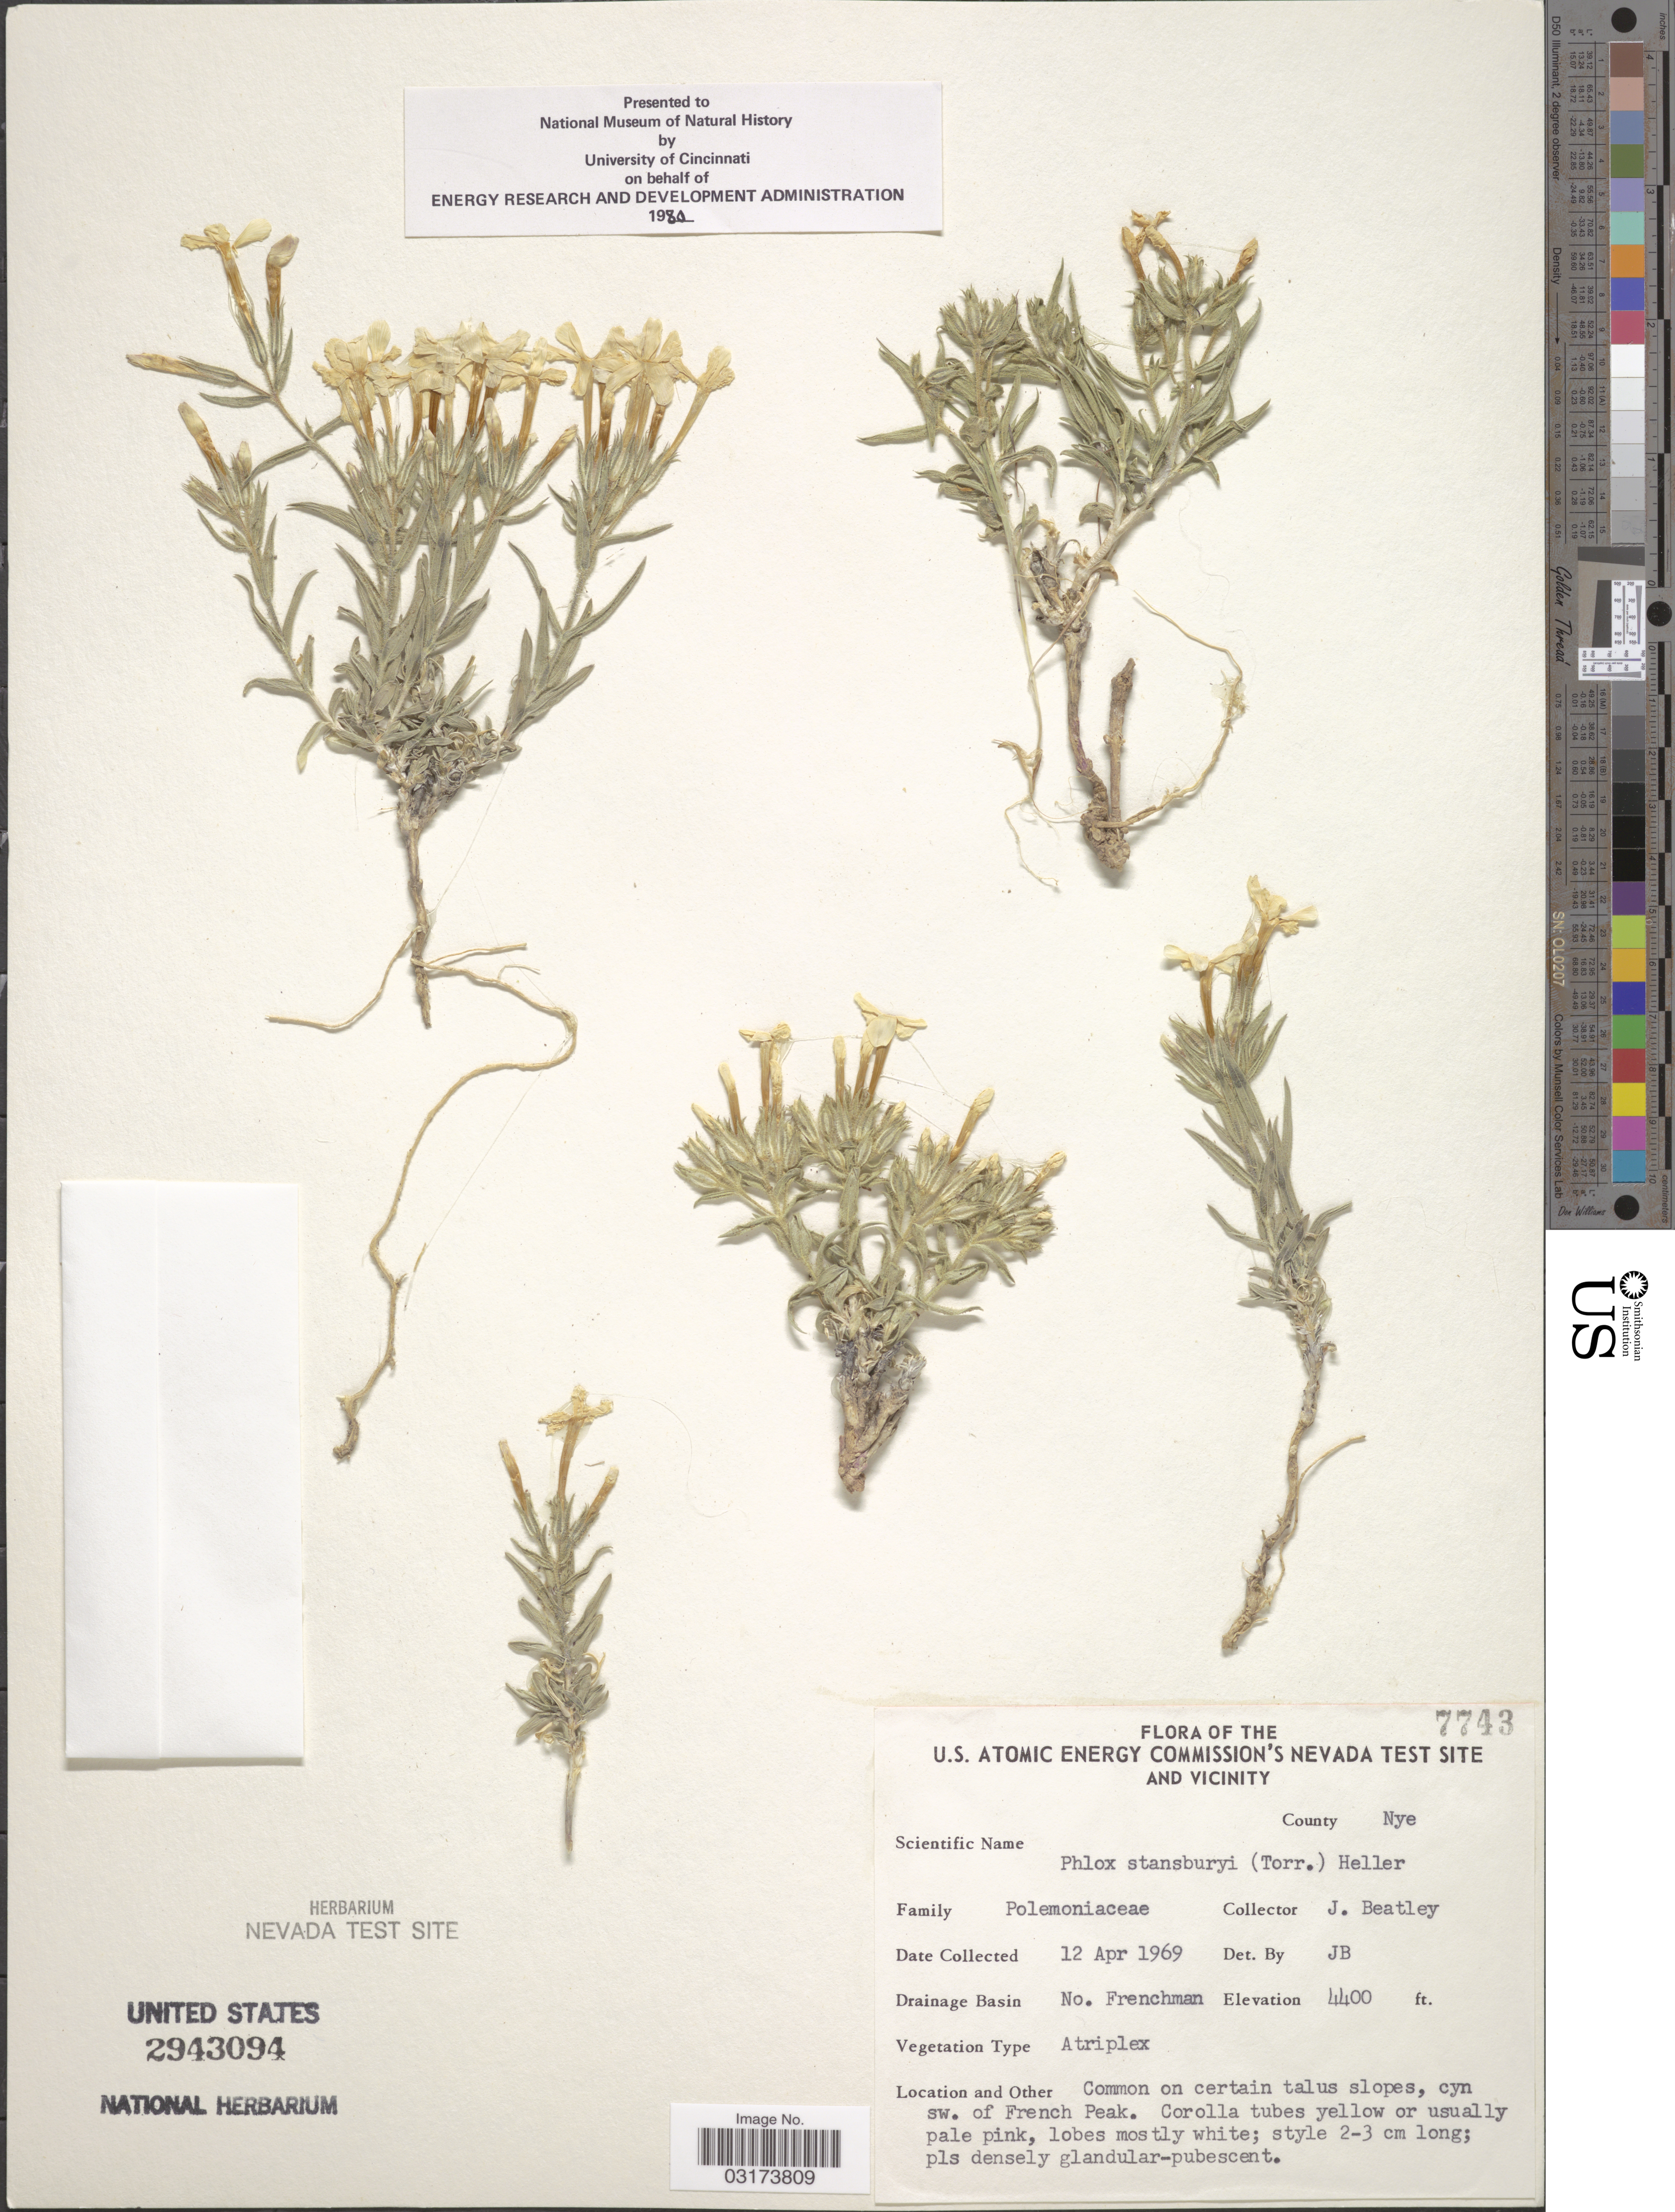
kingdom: Plantae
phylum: Tracheophyta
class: Magnoliopsida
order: Ericales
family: Polemoniaceae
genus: Phlox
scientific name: Phlox stansburyi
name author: (Torr.) A. Heller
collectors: J. C. Beatley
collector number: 7743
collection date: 1969-04-12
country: United States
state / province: Nevada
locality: U.S. Atomic Energy Commision's Nevada Test Site and Vicinity. County Nye. Drainage No. Frenchman. cyn sw. of French Peak.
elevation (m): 1341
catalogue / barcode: US 2943094